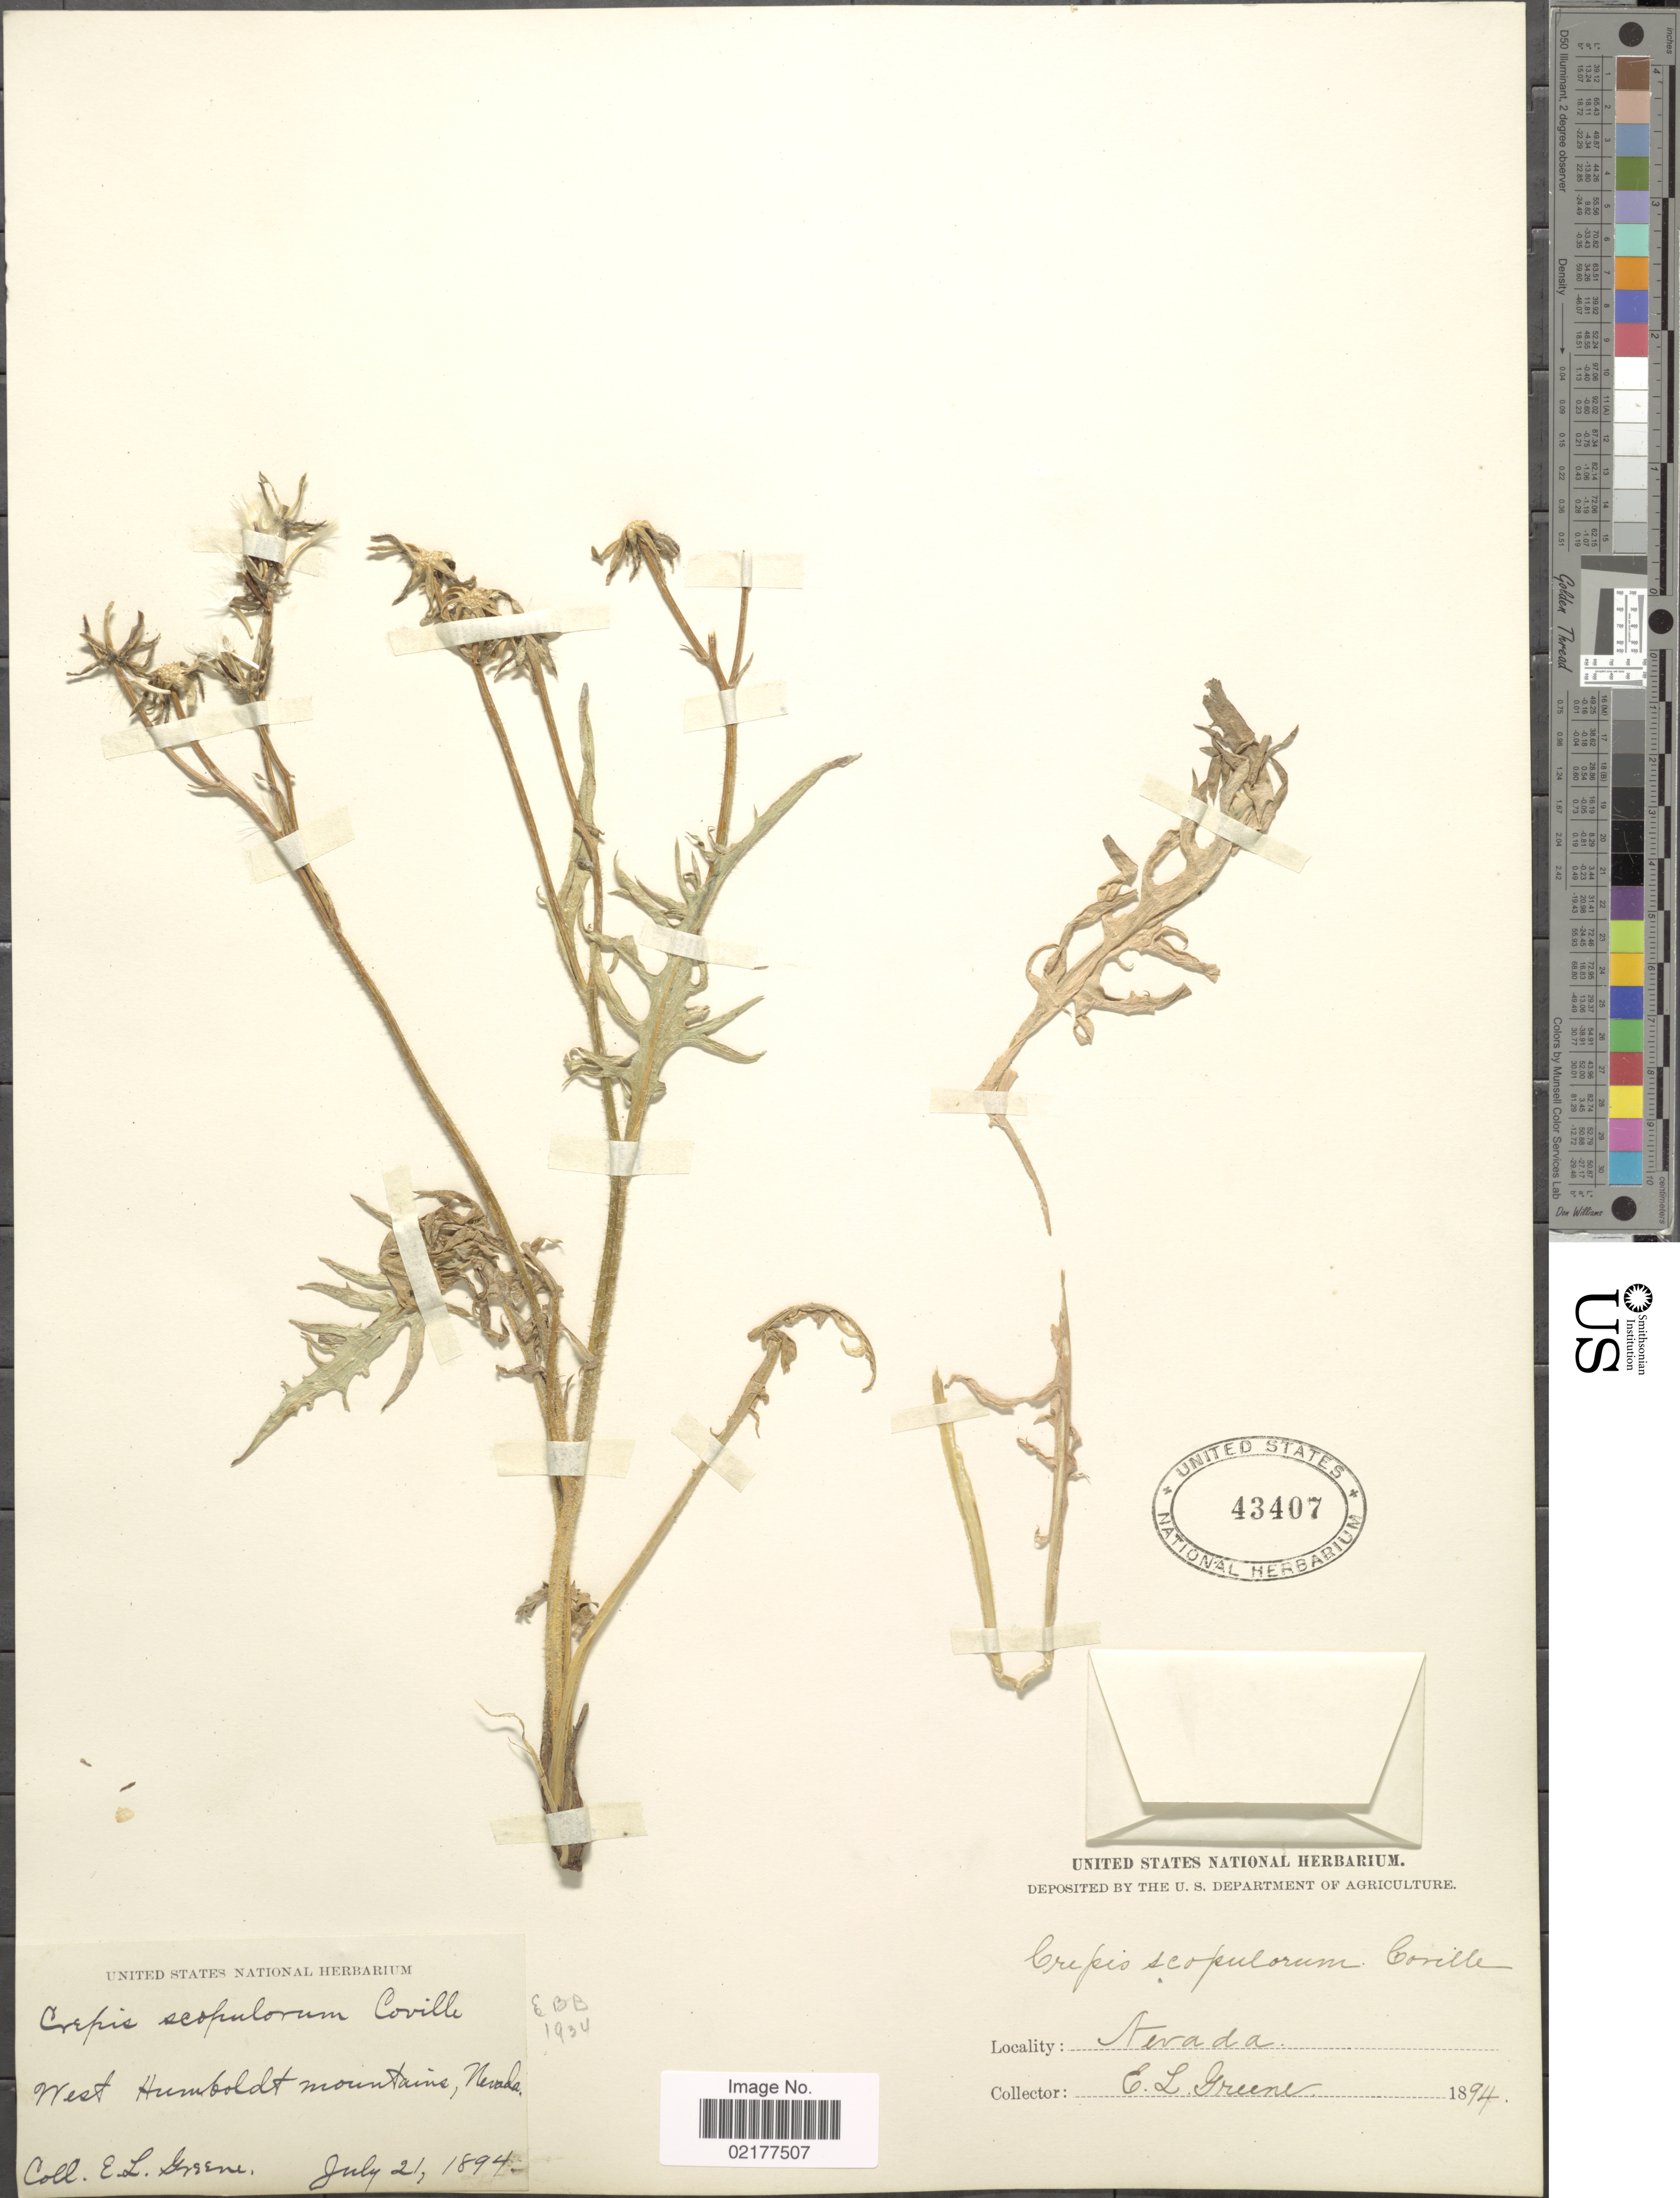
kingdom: Plantae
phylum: Tracheophyta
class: Magnoliopsida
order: Asterales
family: Asteraceae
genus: Crepis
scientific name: Crepis modocensis subsp. modocensis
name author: Greene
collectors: E. L. Greene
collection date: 1894-06-21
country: United States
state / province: Nevada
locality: West Humboldt Mountains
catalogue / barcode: US 43407